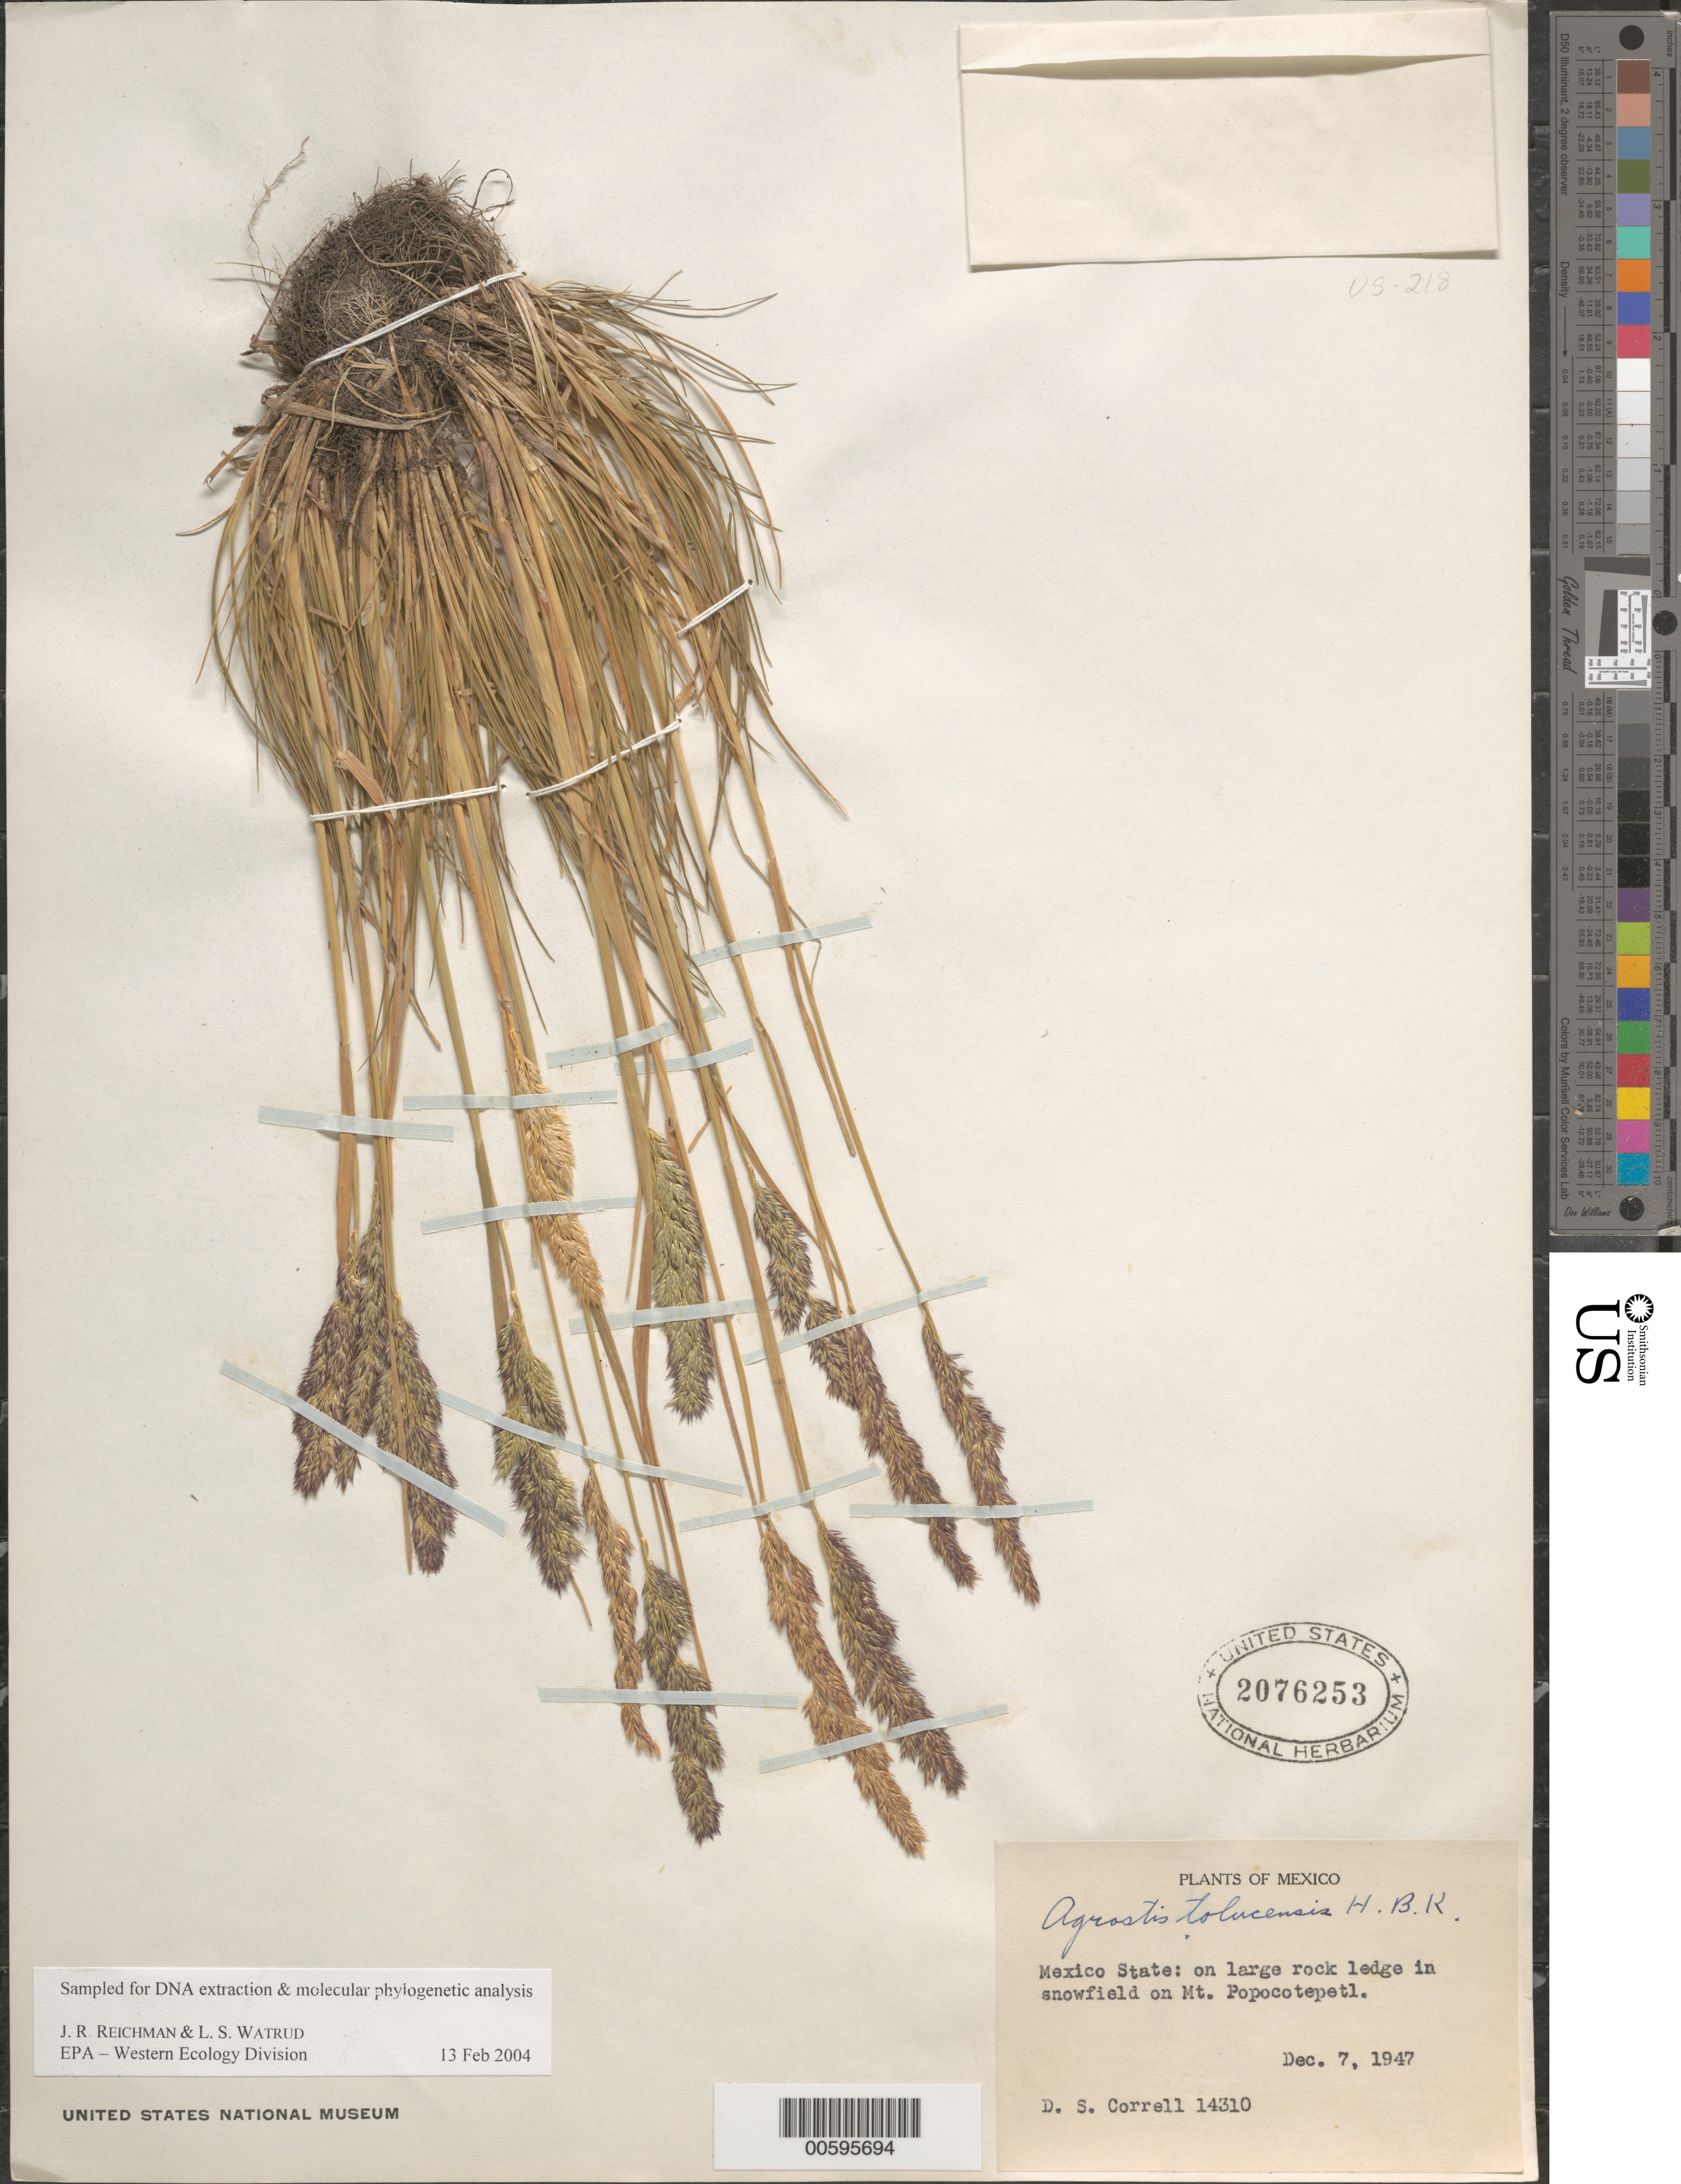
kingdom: Plantae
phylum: Tracheophyta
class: Liliopsida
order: Poales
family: Poaceae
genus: Agrostis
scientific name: Agrostis tolucensis Kunth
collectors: D. S. Correll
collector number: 14310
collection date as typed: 7 Dec 1947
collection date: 1947-12-07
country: Mexico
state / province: México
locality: On Mt. Popocotepetl.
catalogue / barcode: US 2076253